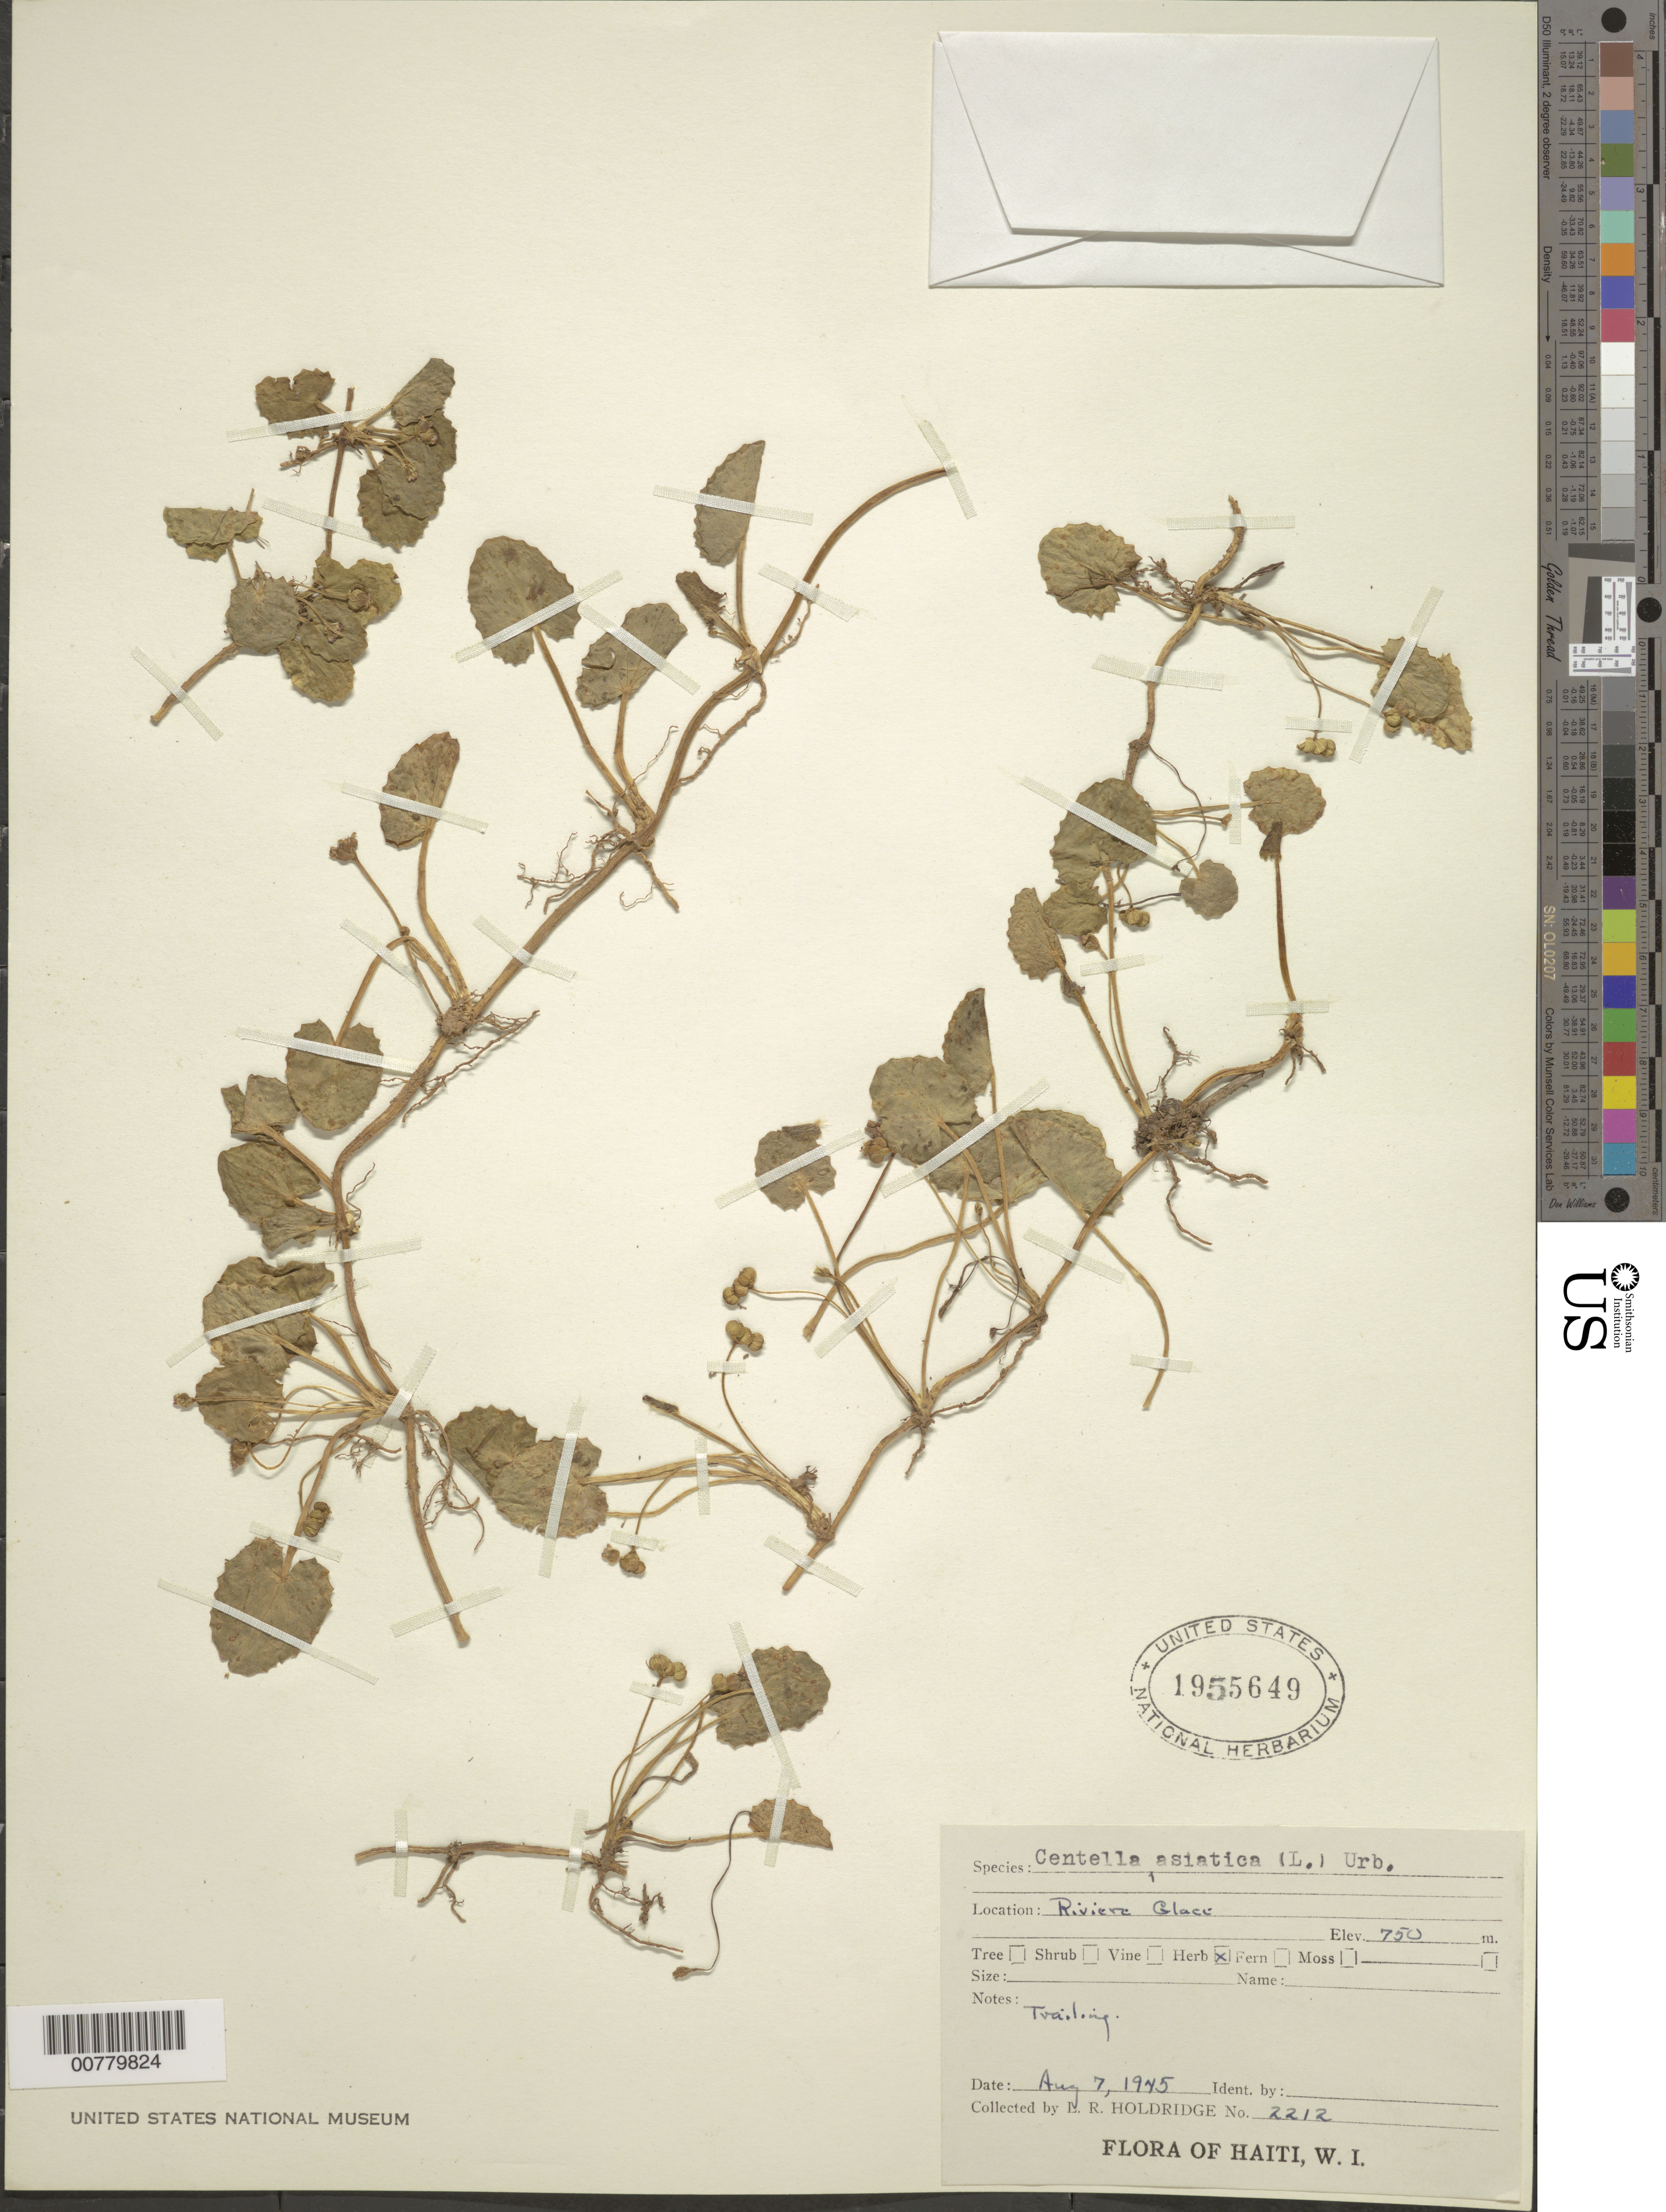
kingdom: Plantae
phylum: Tracheophyta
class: Magnoliopsida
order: Apiales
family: Apiaceae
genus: Centella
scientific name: Centella asiatica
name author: (L.) Urb.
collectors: L. Holdridge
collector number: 2212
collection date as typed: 07 Aug 1945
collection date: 1945-08-07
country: Haiti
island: Hispaniola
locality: Riviere Glace.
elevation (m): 750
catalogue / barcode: US 1955649